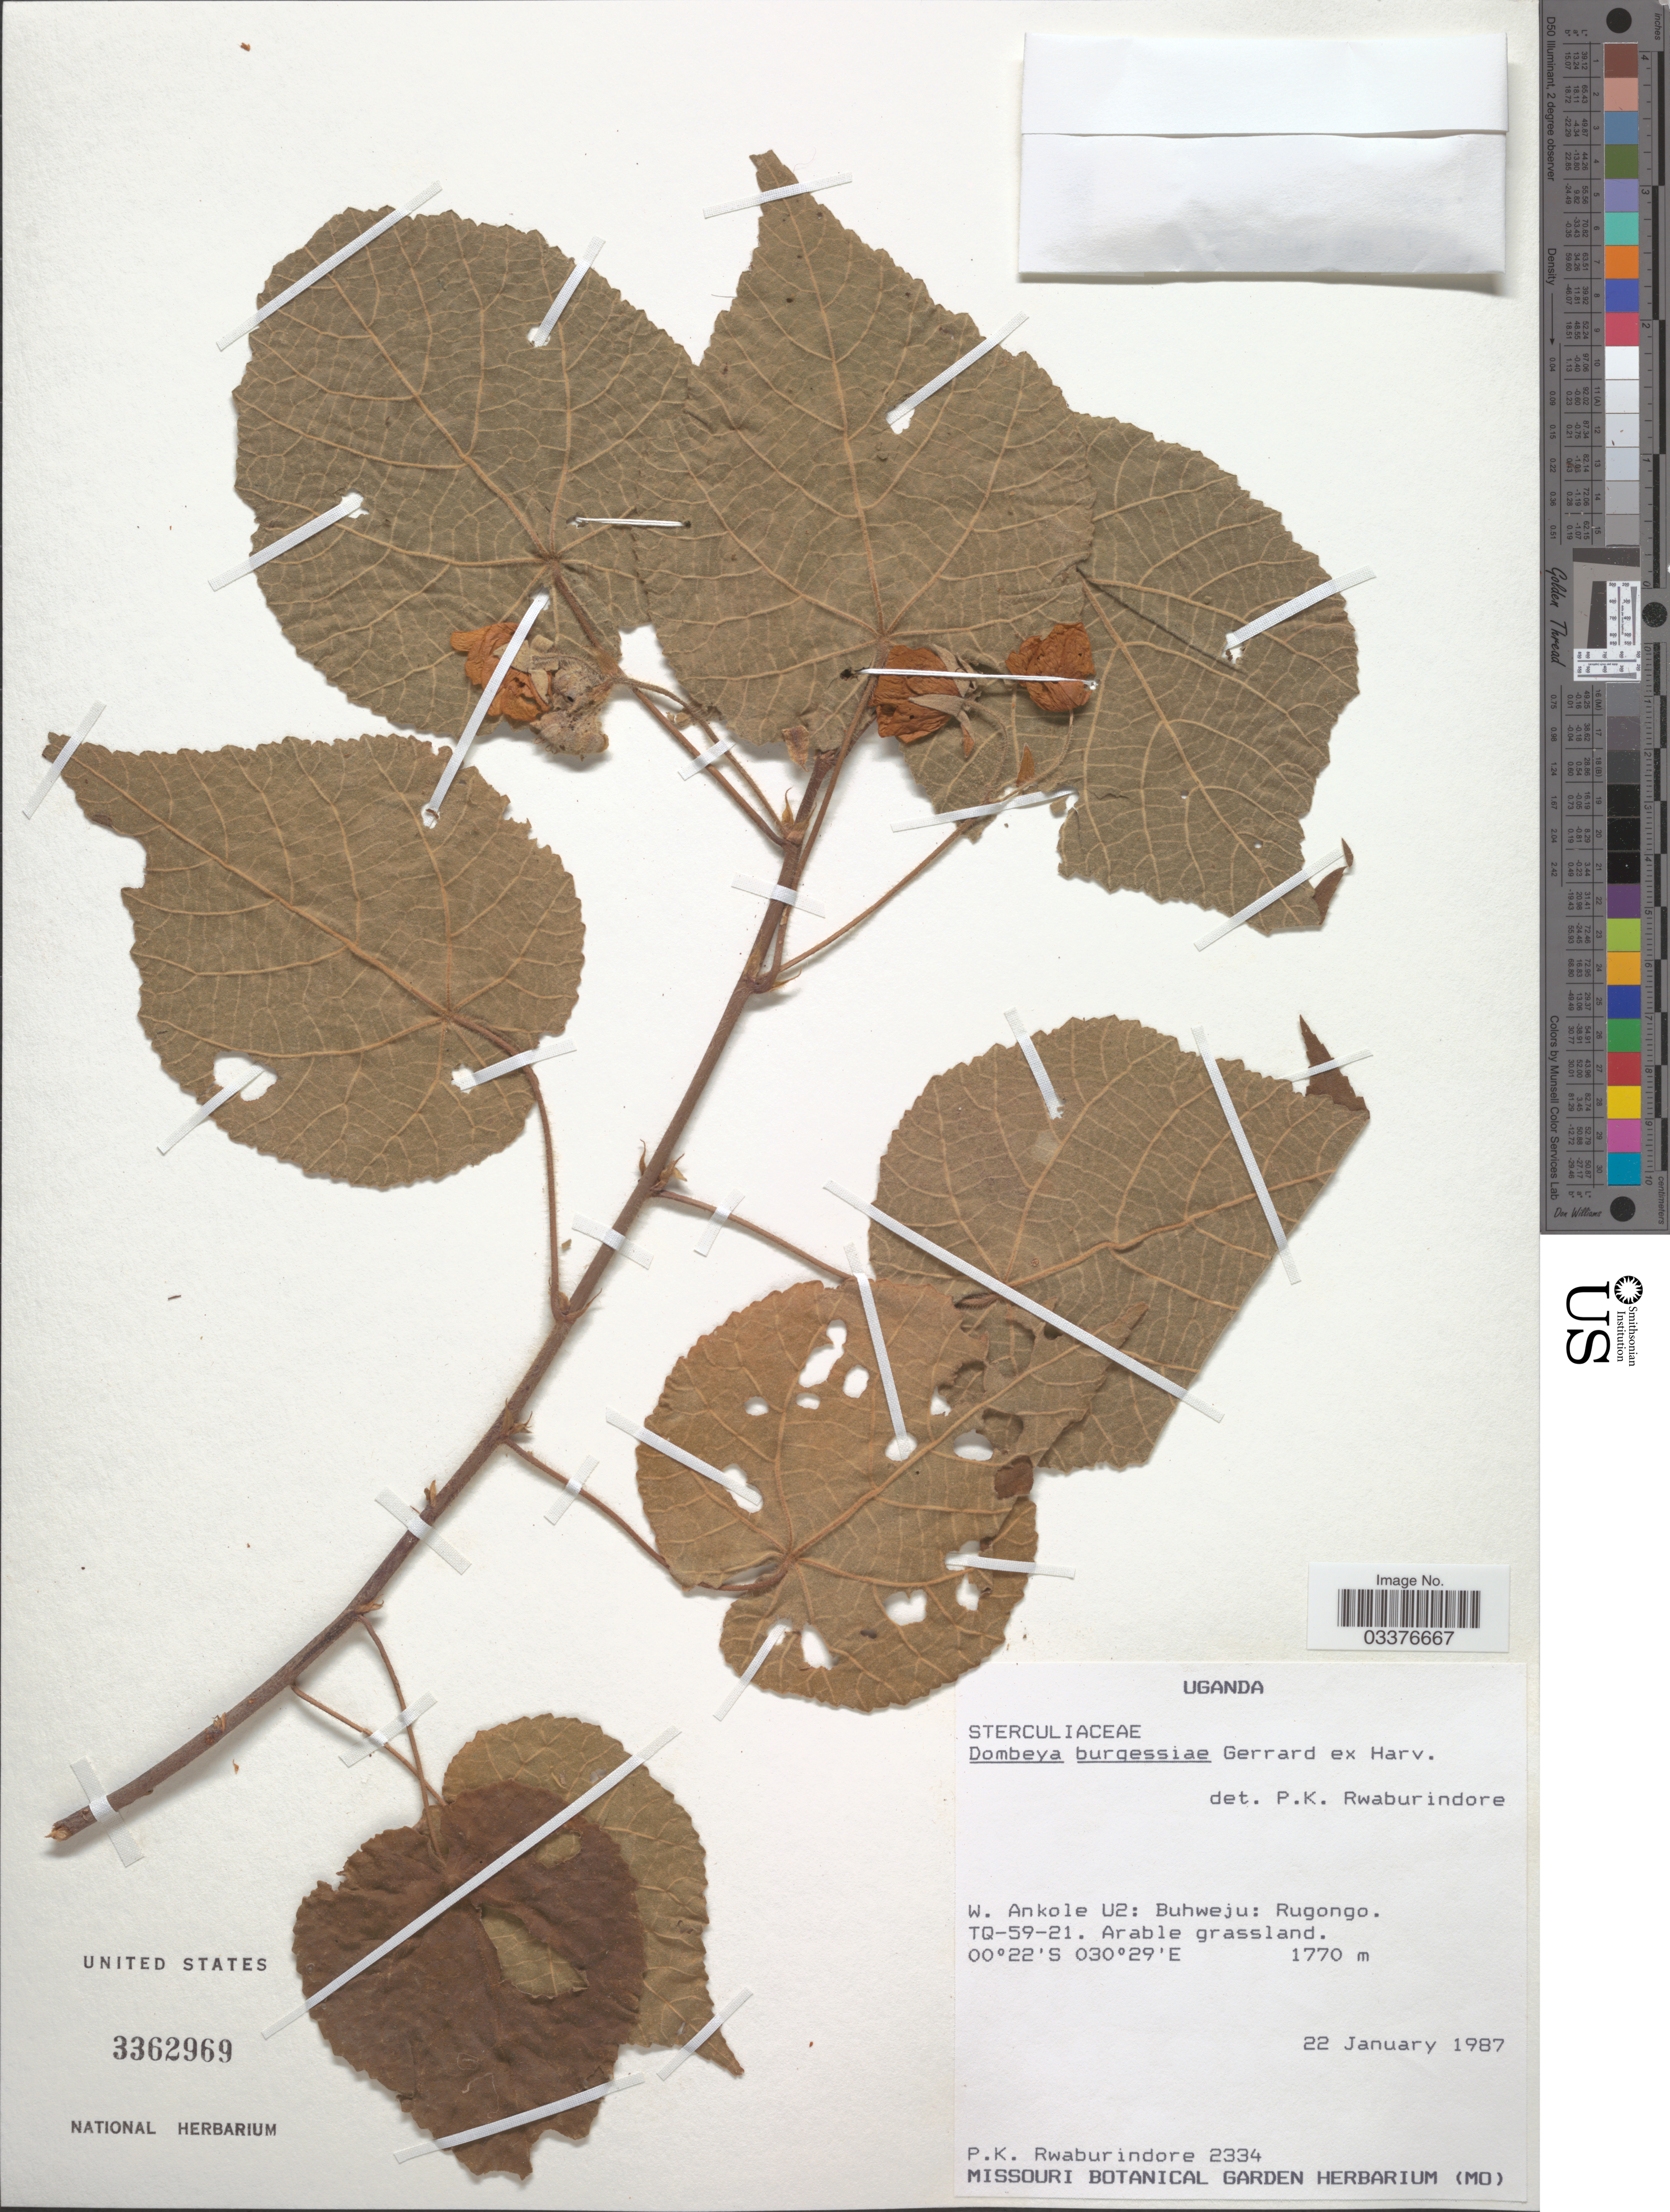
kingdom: Plantae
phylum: Tracheophyta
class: Magnoliopsida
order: Malvales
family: Malvaceae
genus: Dombeya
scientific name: Dombeya burgessiae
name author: Gerrard ex Harv.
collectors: P. Rwaburindore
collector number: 2334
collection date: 1987-01-22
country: Uganda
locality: W. Ankole U2: Buhweju: Rugongo. TQ-59-21.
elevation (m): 1770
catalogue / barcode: US 3362969